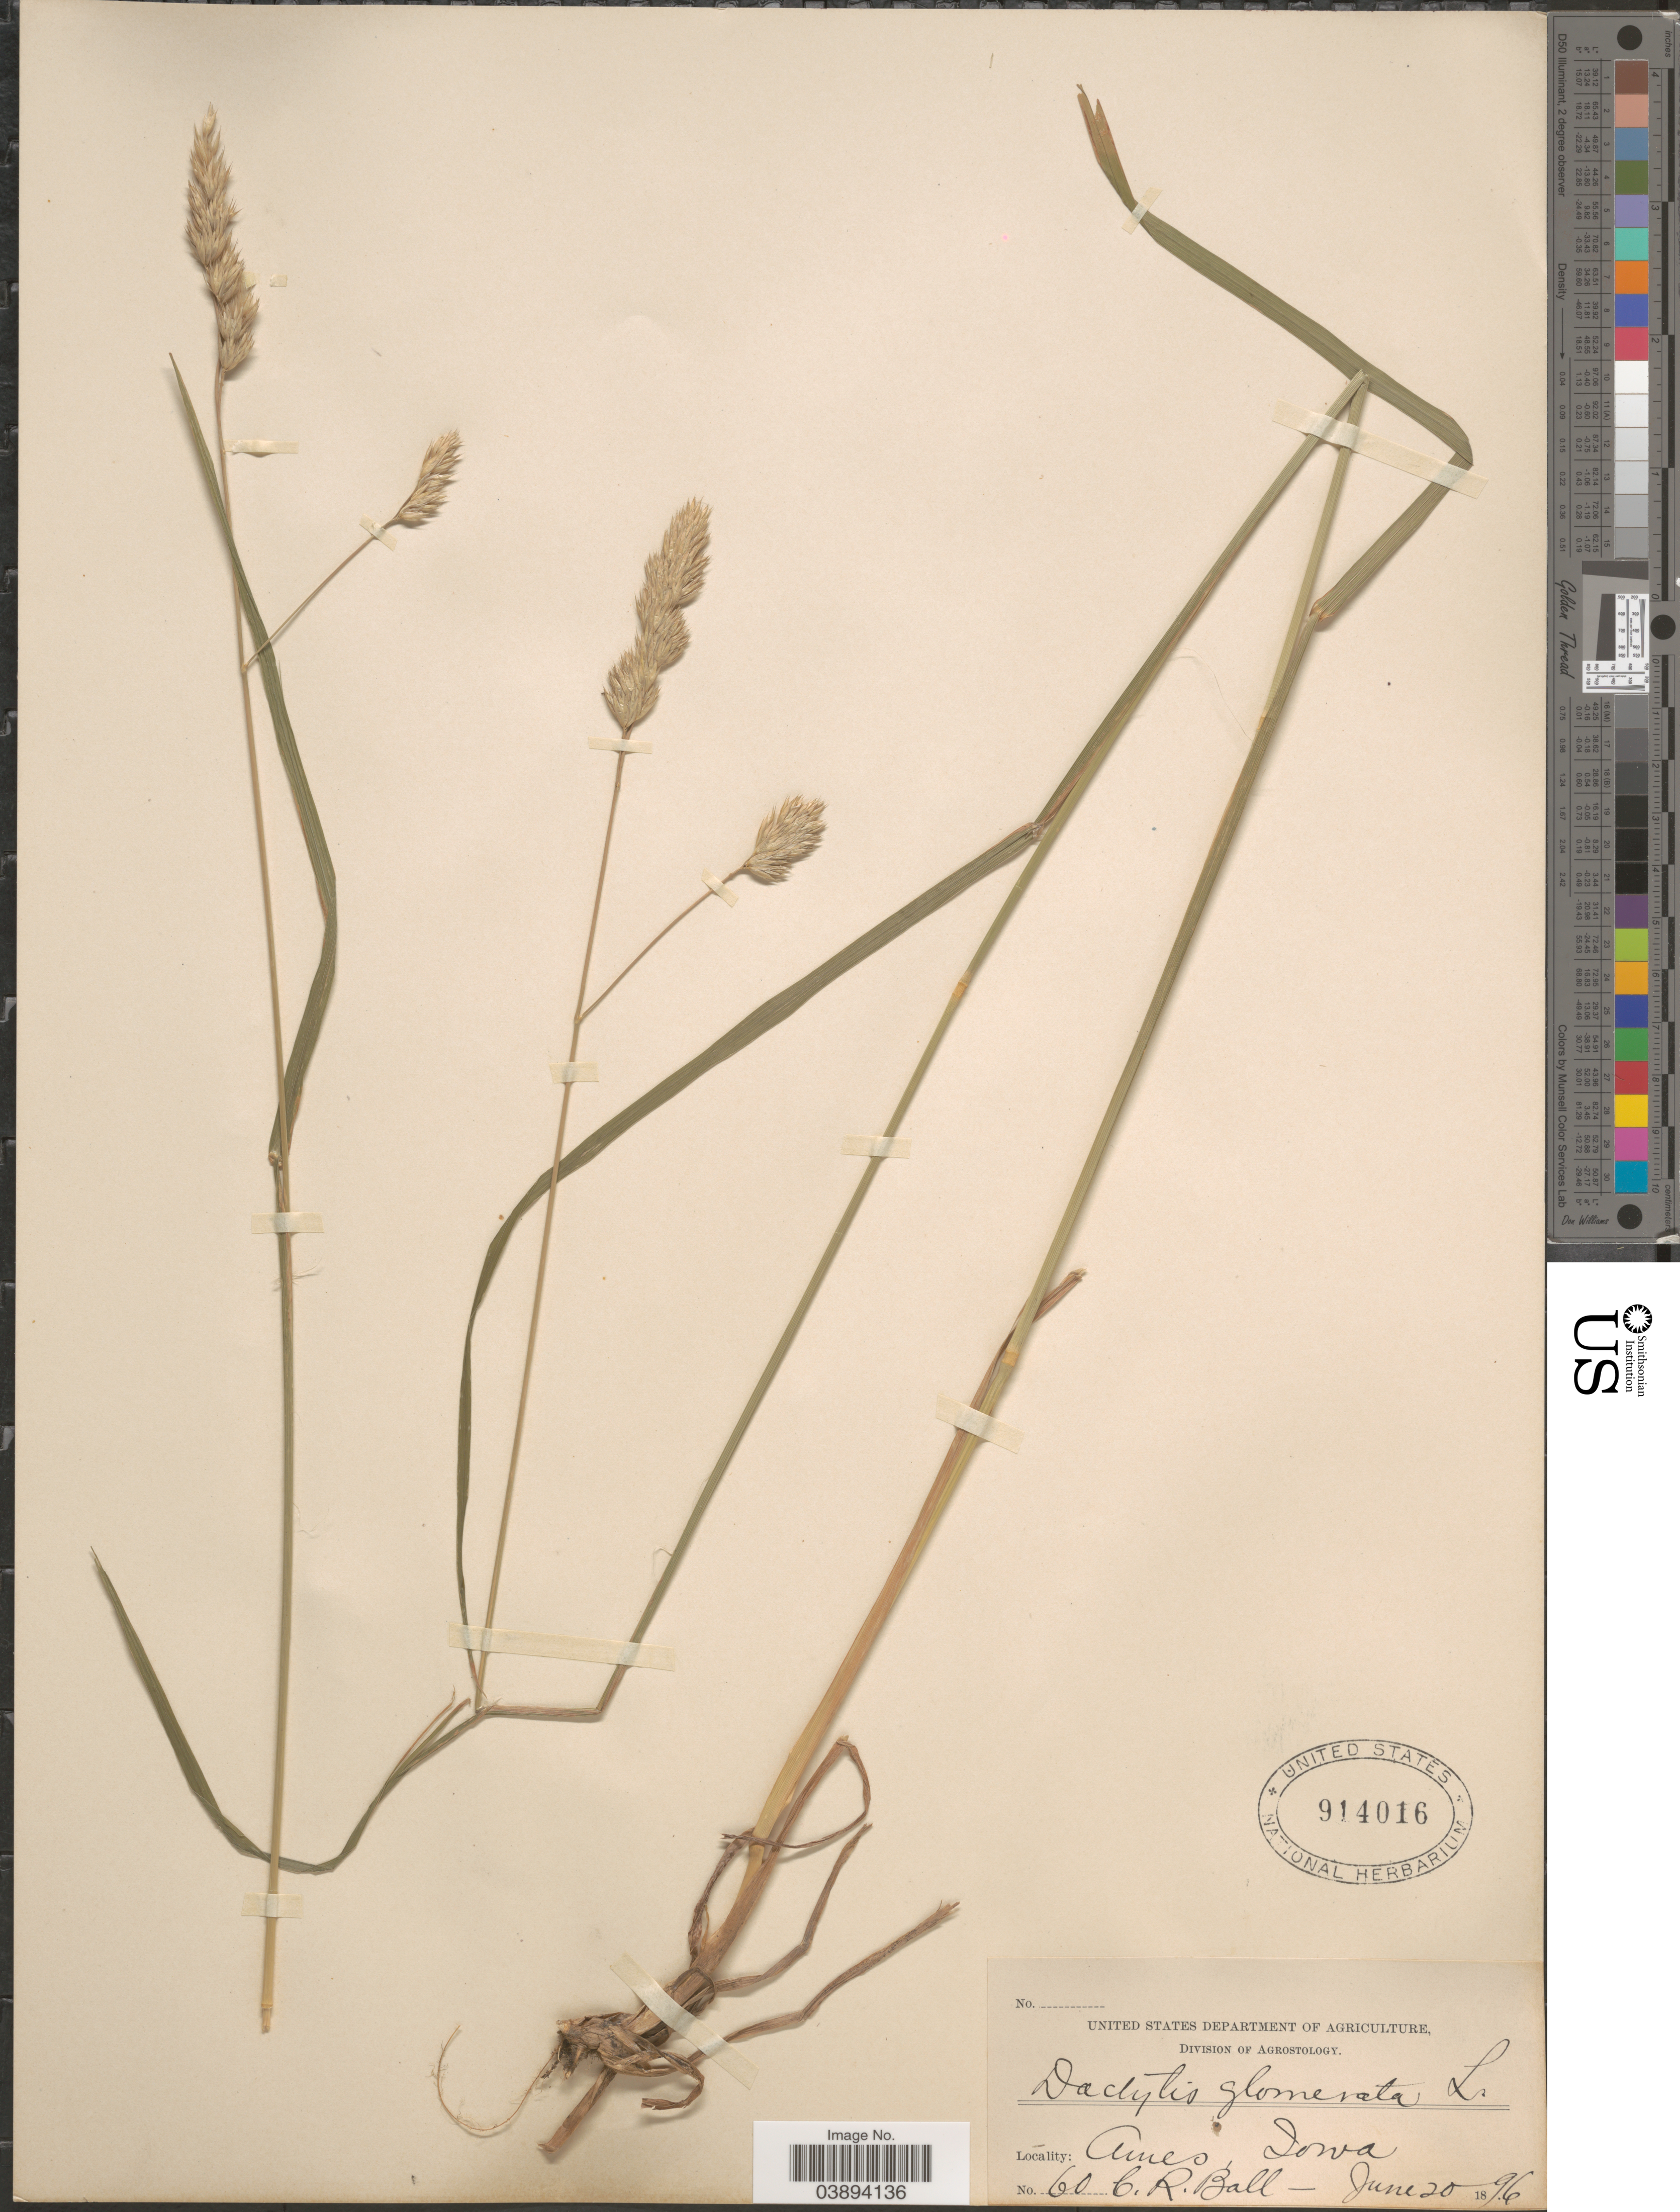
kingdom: Plantae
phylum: Tracheophyta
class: Liliopsida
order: Poales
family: Poaceae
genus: Dactylis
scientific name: Dactylis glomerata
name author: L.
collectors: C. R. Ball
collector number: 60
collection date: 1896-06-20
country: United States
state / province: Iowa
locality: Ames.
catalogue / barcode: US 914016